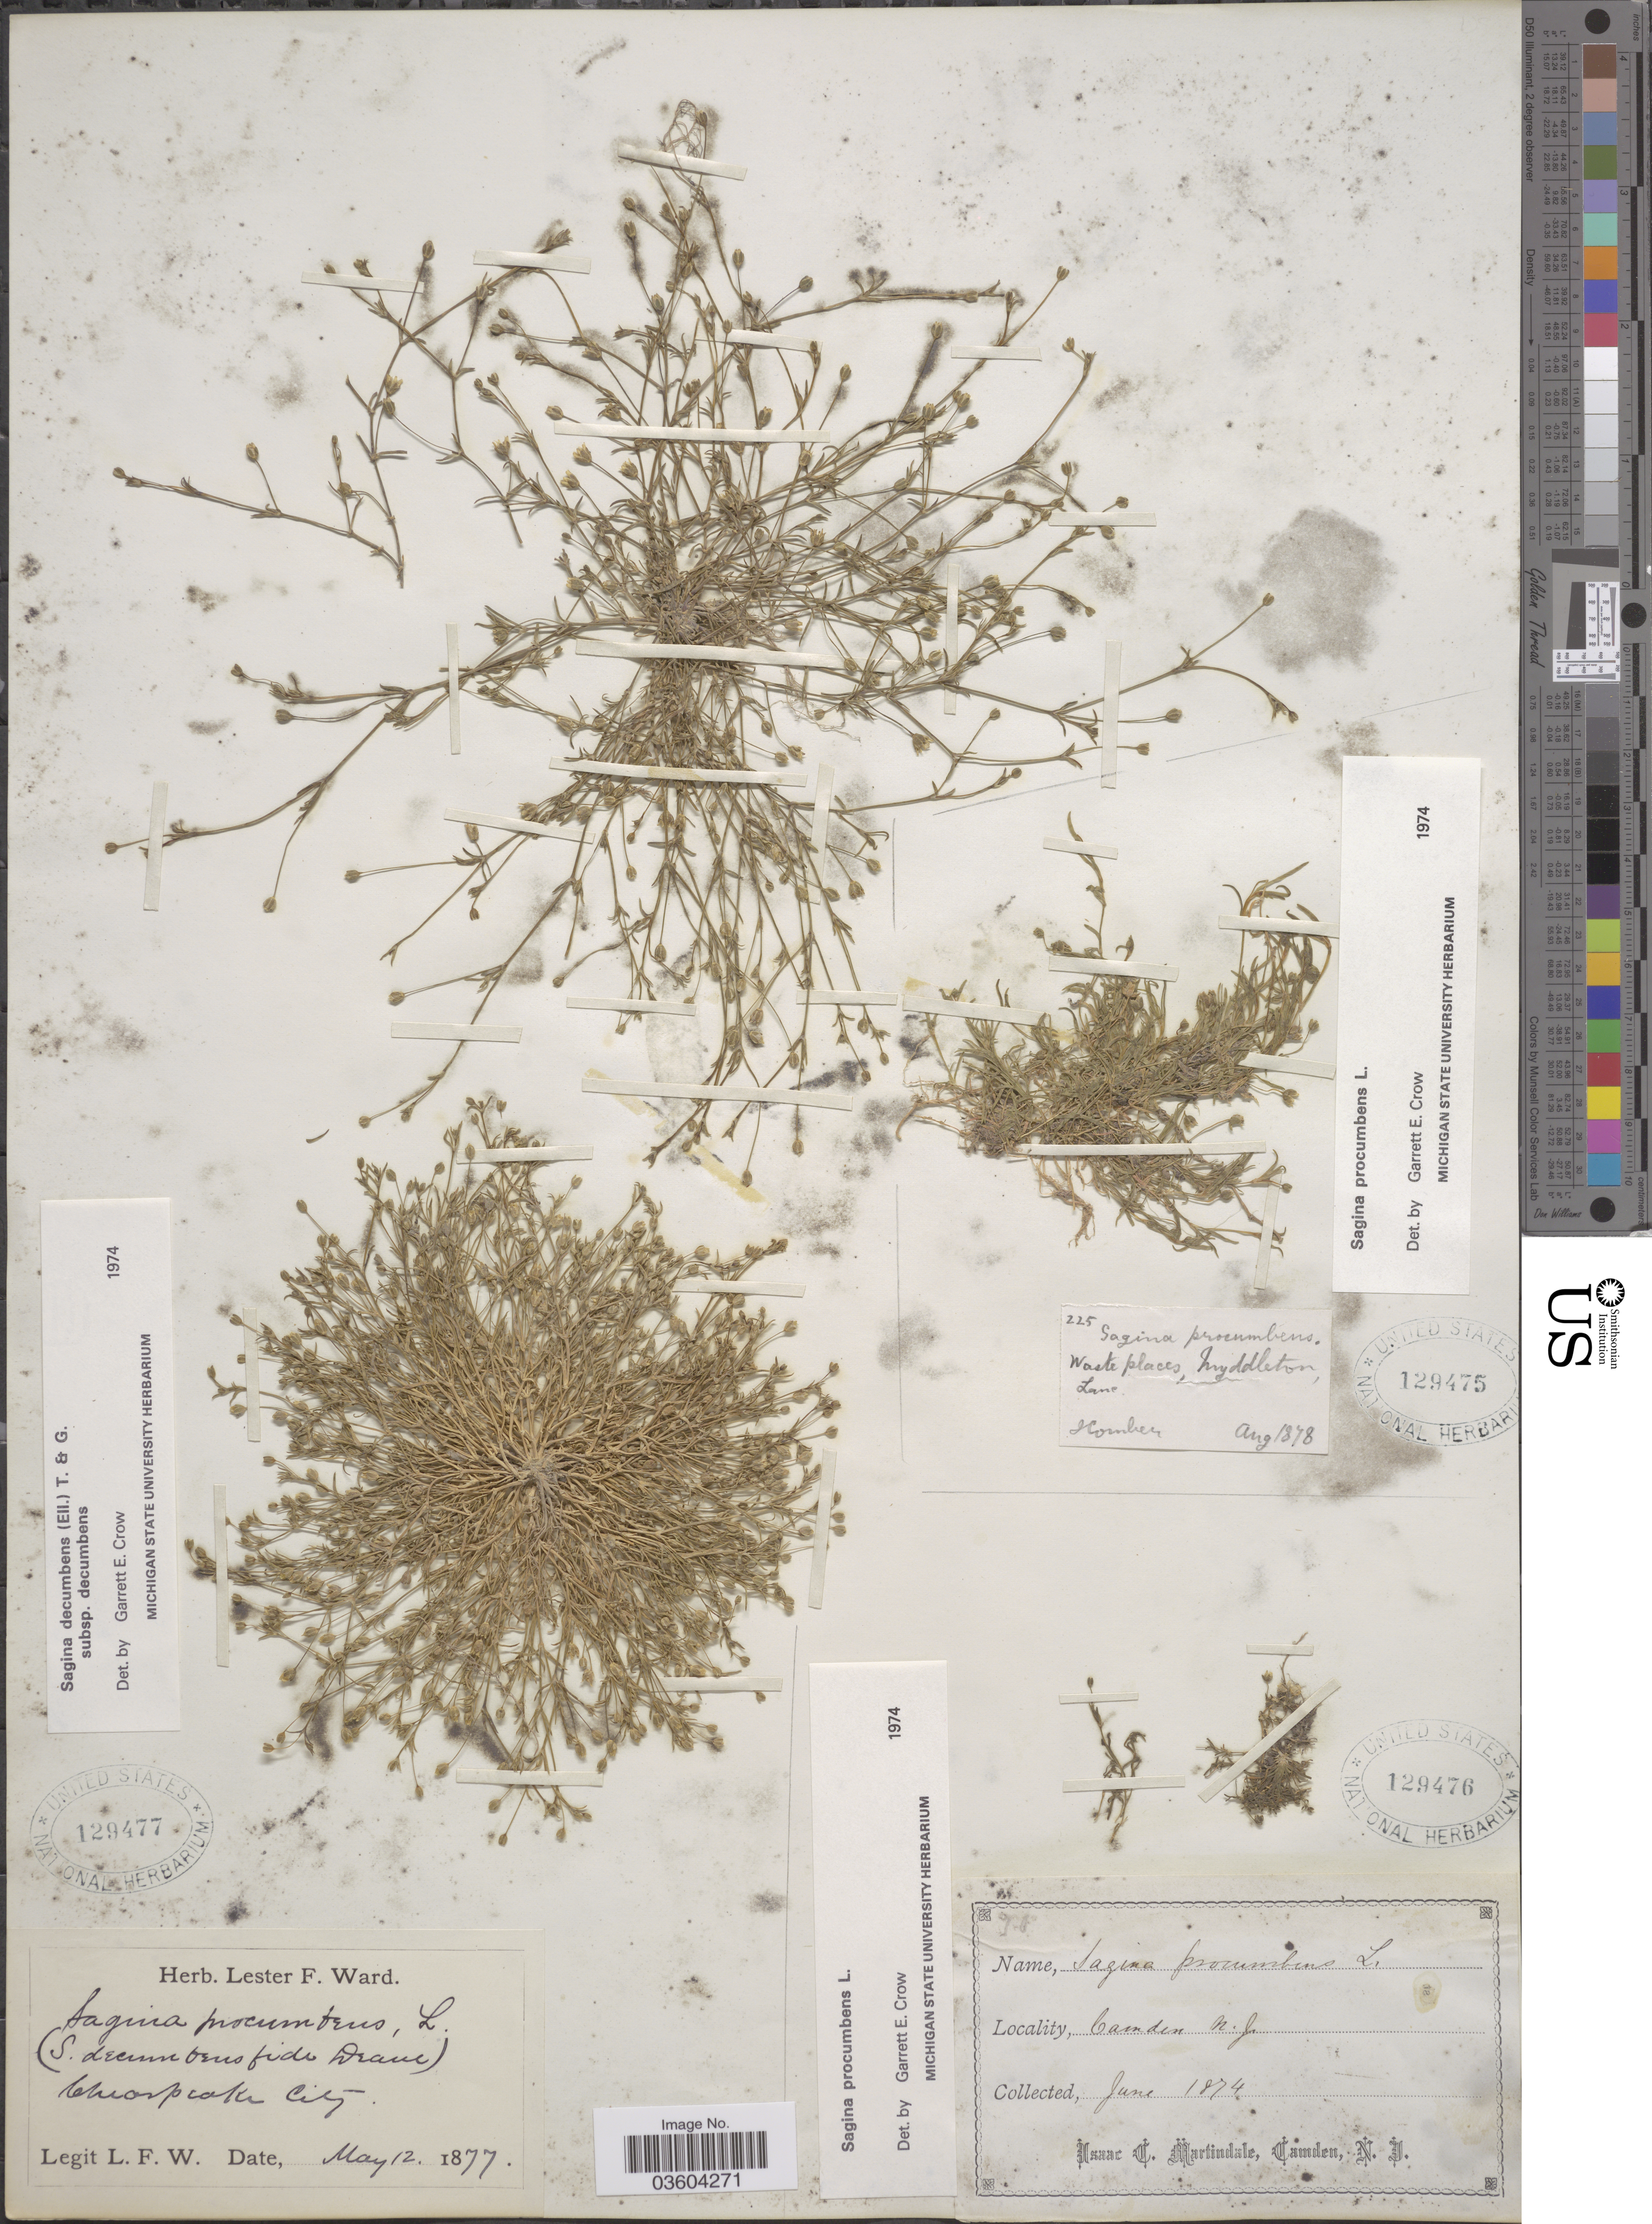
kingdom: Plantae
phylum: Tracheophyta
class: Magnoliopsida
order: Caryophyllales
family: Caryophyllaceae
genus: Sagina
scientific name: Sagina procumbens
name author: L.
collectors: L. F. Ward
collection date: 1877-05-12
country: United States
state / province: Maryland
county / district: Cecil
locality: Chesapeake City.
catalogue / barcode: US 129477-2